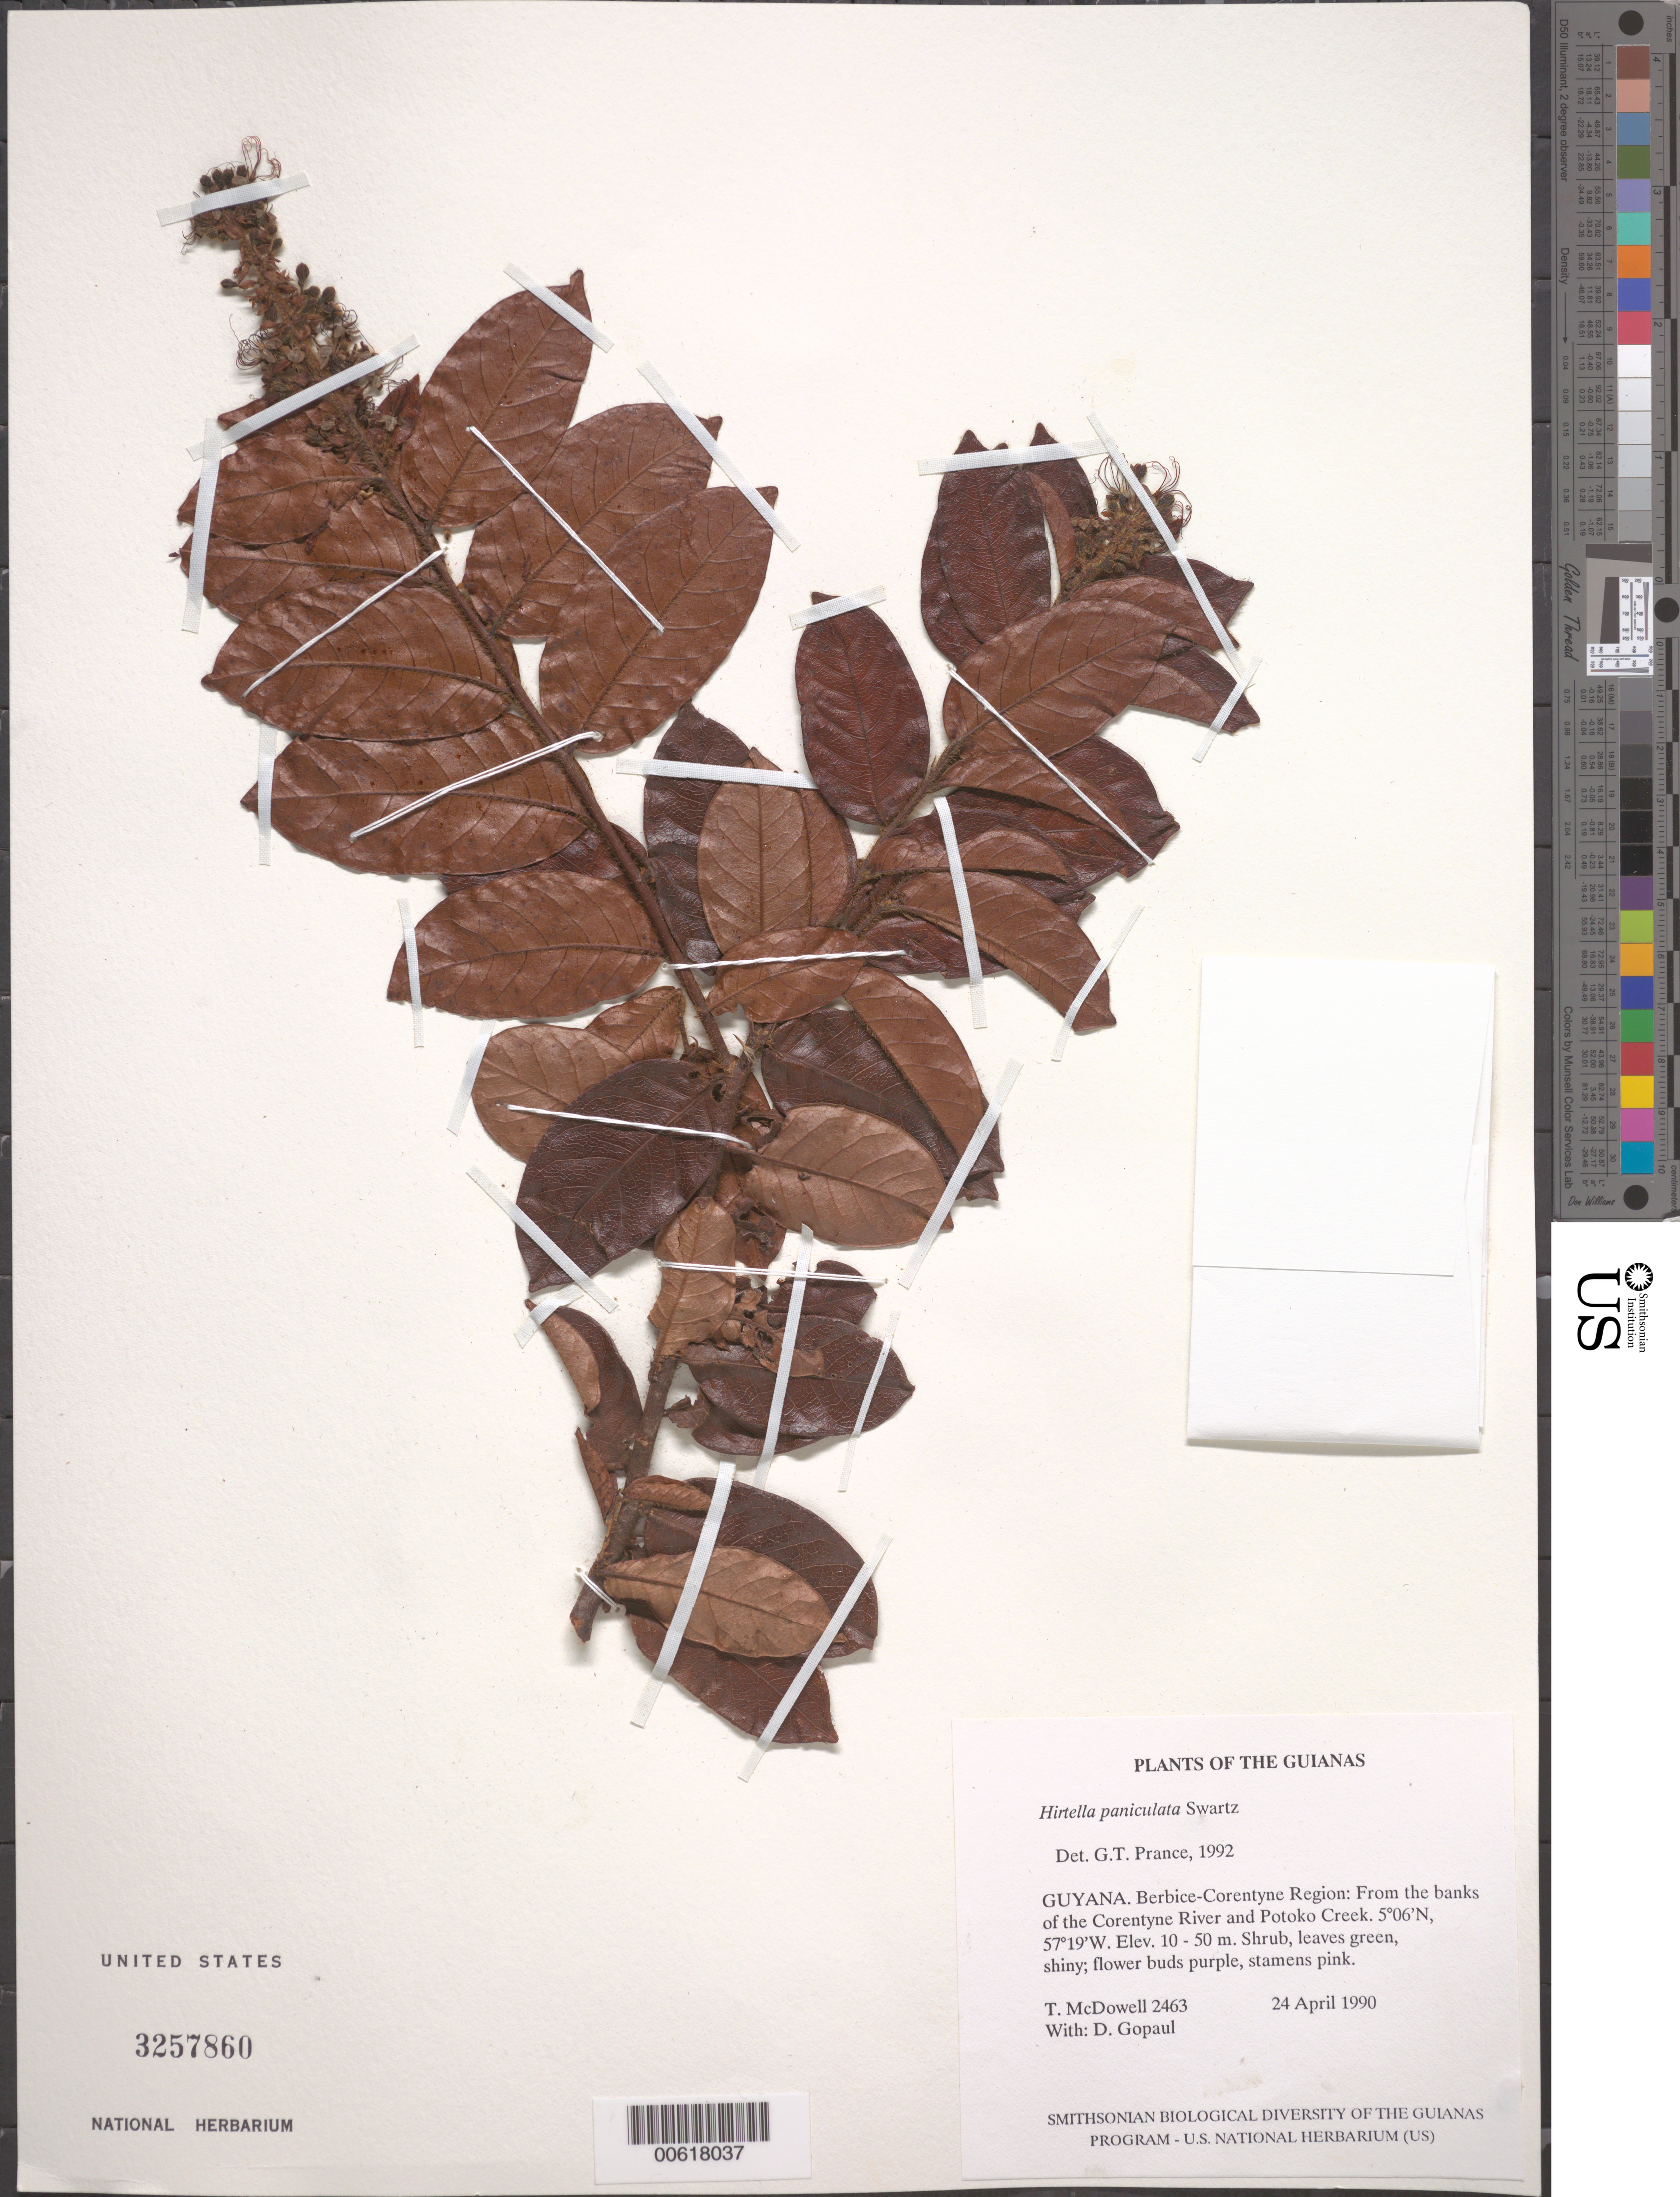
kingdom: Plantae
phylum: Tracheophyta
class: Magnoliopsida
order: Malpighiales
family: Chrysobalanaceae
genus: Hirtella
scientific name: Hirtella paniculata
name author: Sw.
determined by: Prance, G. T.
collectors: T. McDowell & D. Gopaul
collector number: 2463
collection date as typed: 24 April 1990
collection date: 1990-04-24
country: Guyana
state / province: E. Berbice-Corentyne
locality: Corentyne River and Potoko Creek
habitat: Banks of creek and river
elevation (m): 10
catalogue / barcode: US 3257860